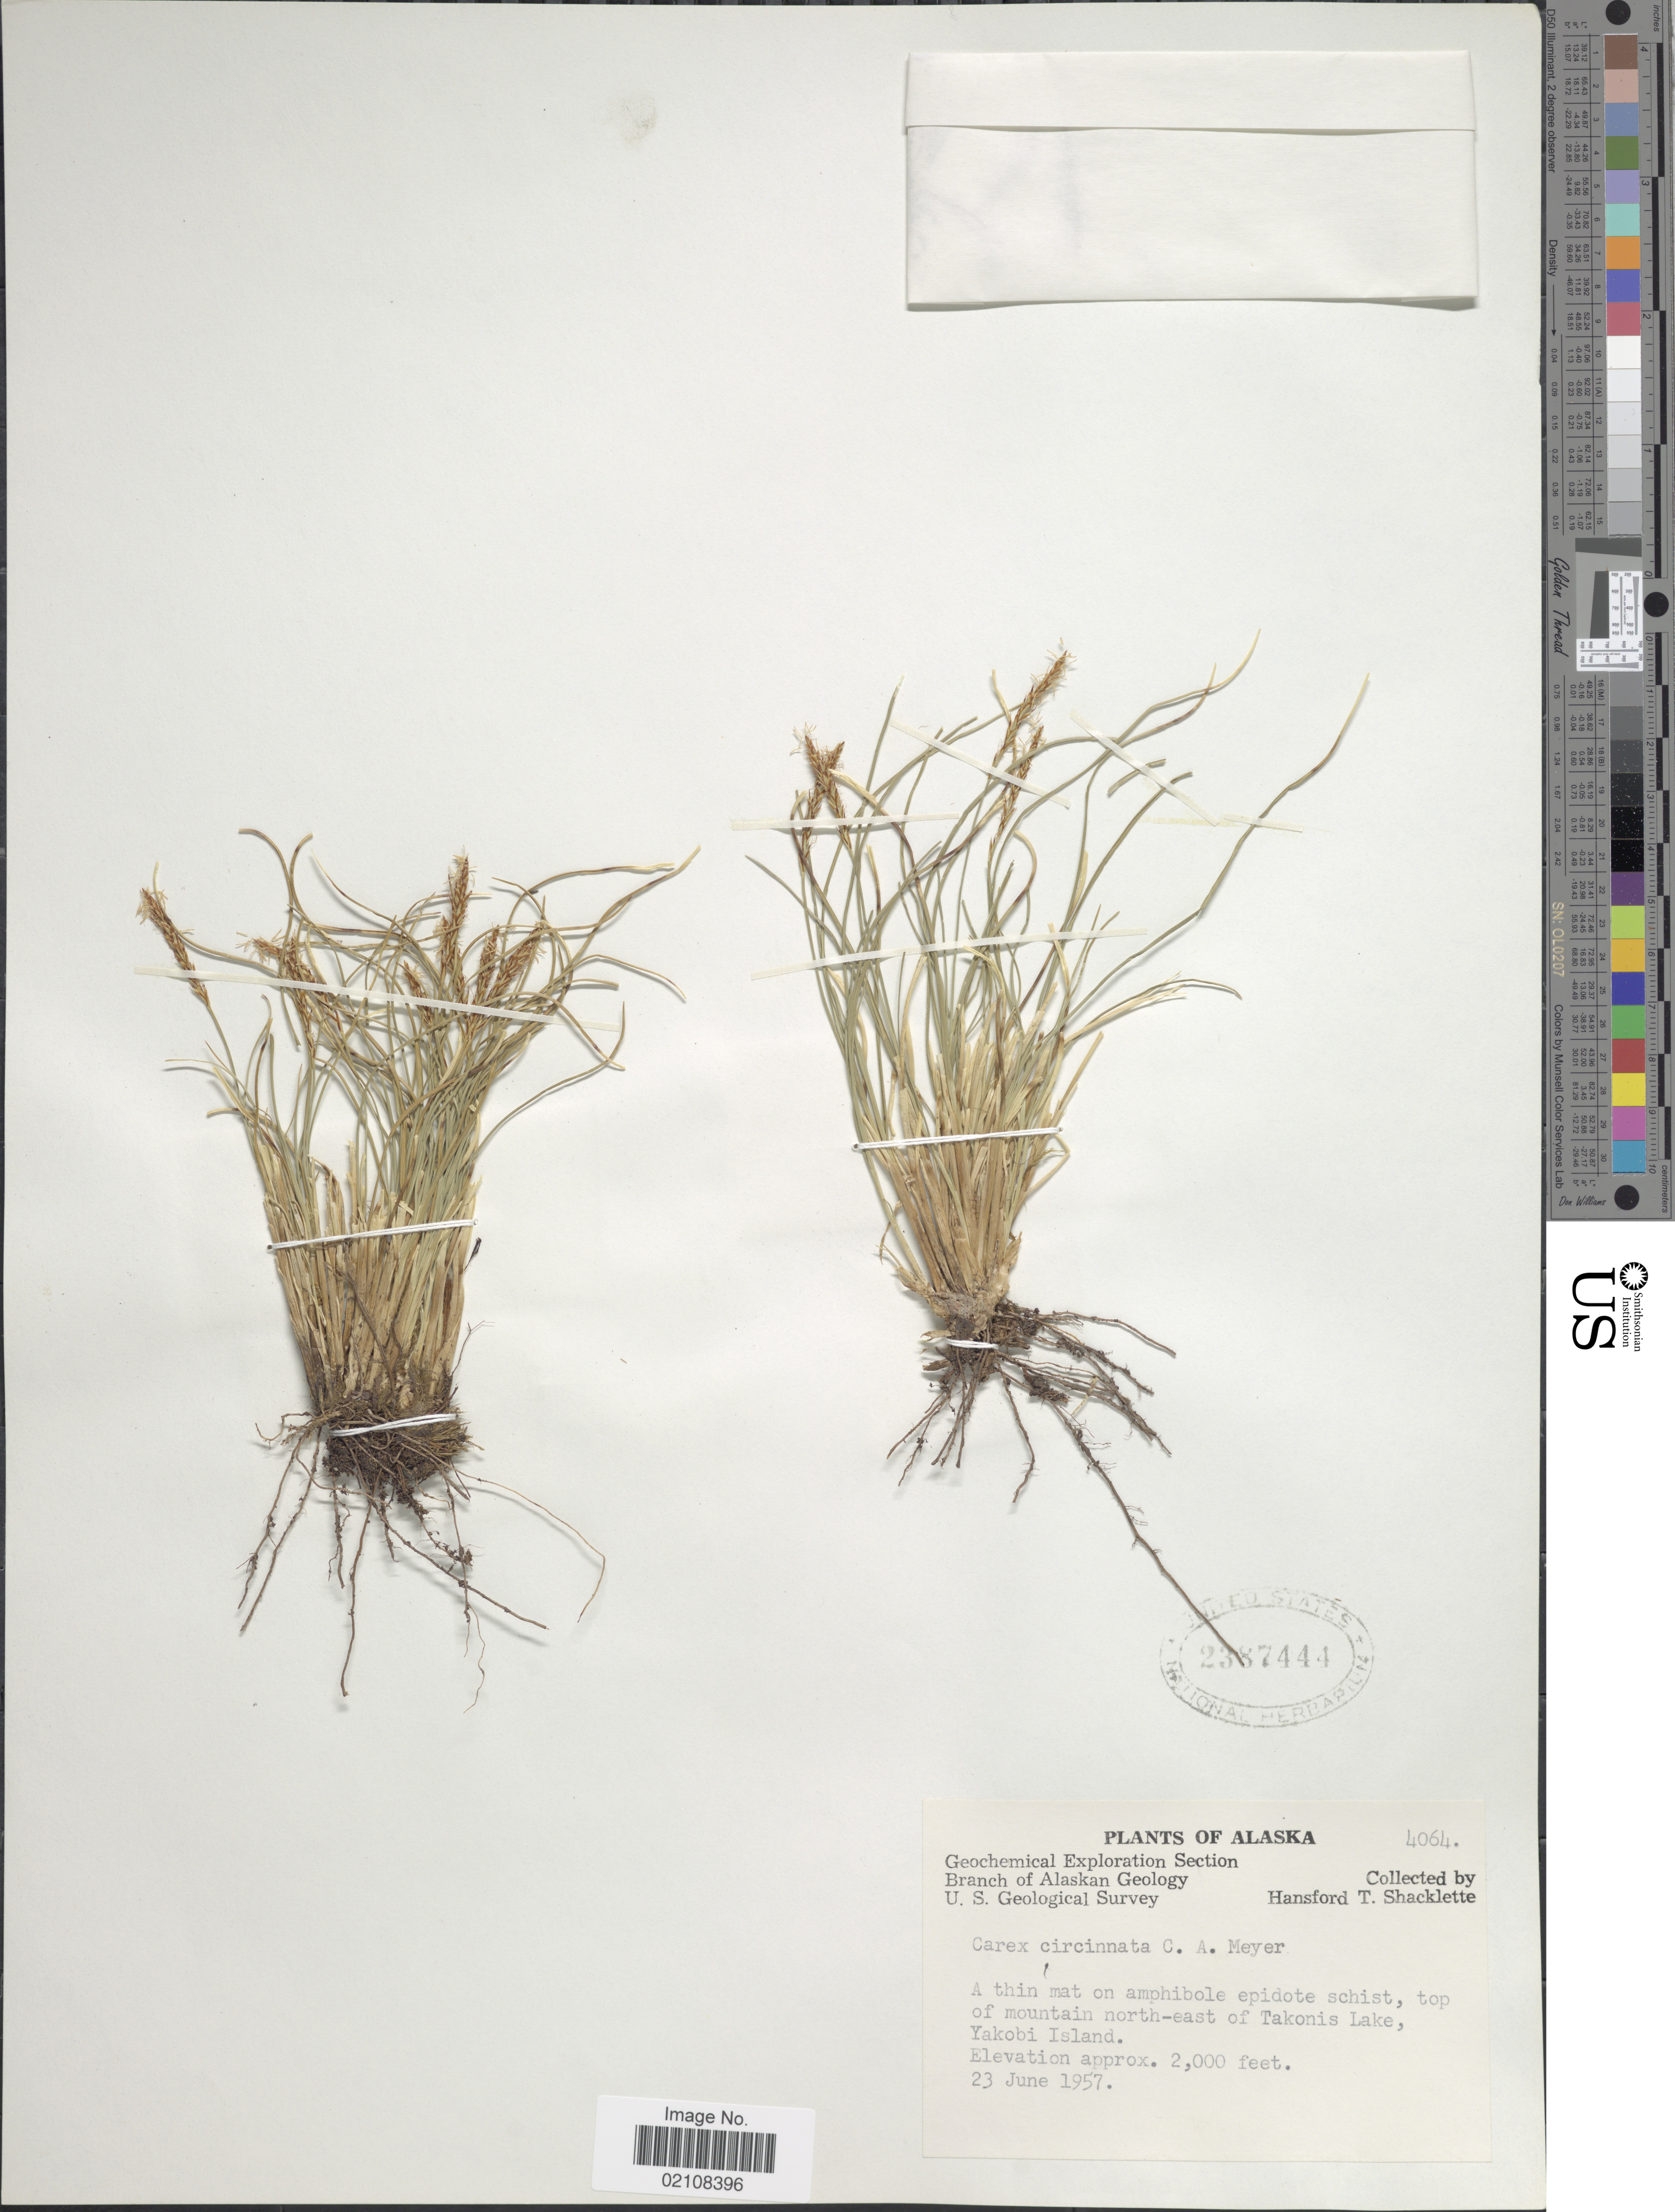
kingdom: Plantae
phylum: Tracheophyta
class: Liliopsida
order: Poales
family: Cyperaceae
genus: Carex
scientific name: Carex circinata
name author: C.A. Mey.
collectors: H. Shacklette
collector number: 4064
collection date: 1957-06-23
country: United States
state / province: Alaska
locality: A thin mat on amphibole epidote schist, top of mountain north-east of Takonis Lake, Yakobi Island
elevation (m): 610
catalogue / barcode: US 2387444